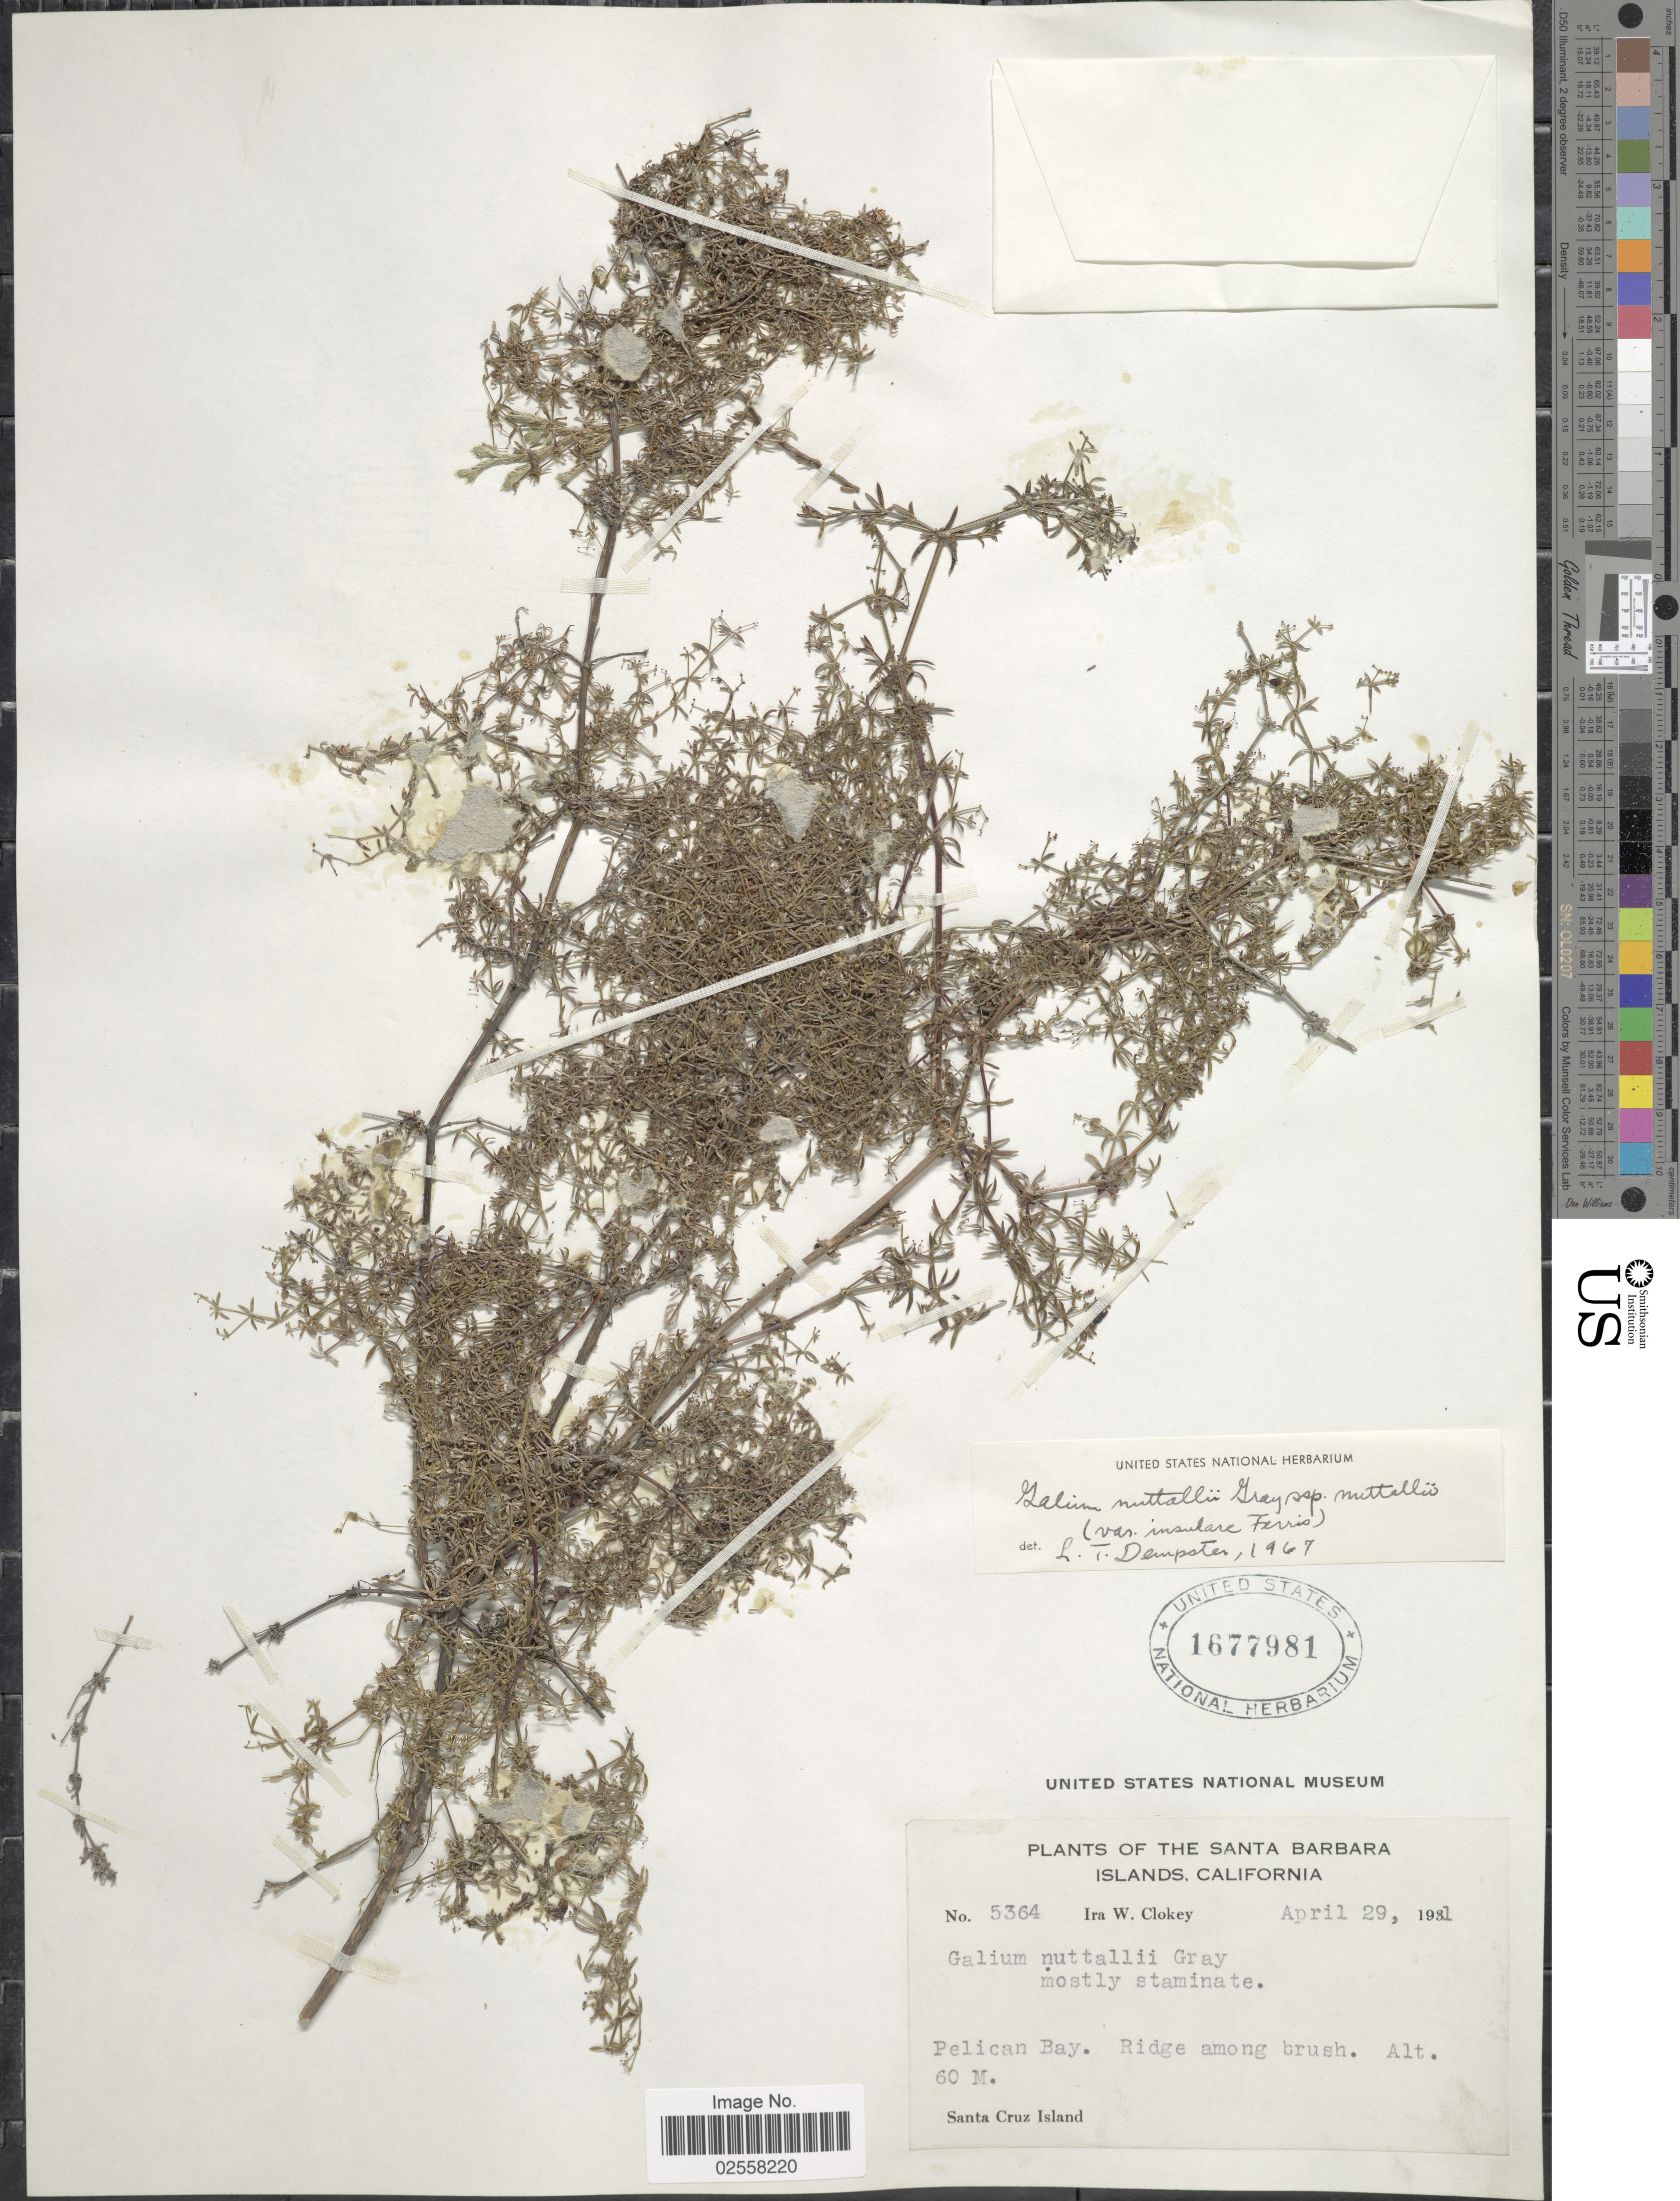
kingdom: Plantae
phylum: Tracheophyta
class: Magnoliopsida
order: Gentianales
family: Rubiaceae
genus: Galium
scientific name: Galium nuttallii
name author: A. Gray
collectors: I. W. Clokey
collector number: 5364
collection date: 1931-04-29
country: United States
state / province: California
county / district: Santa Barbara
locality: The Santa Barbara Islands, Pelican Bay. Ridge among brush, Santa Cruz Island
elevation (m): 60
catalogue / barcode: US 1677981